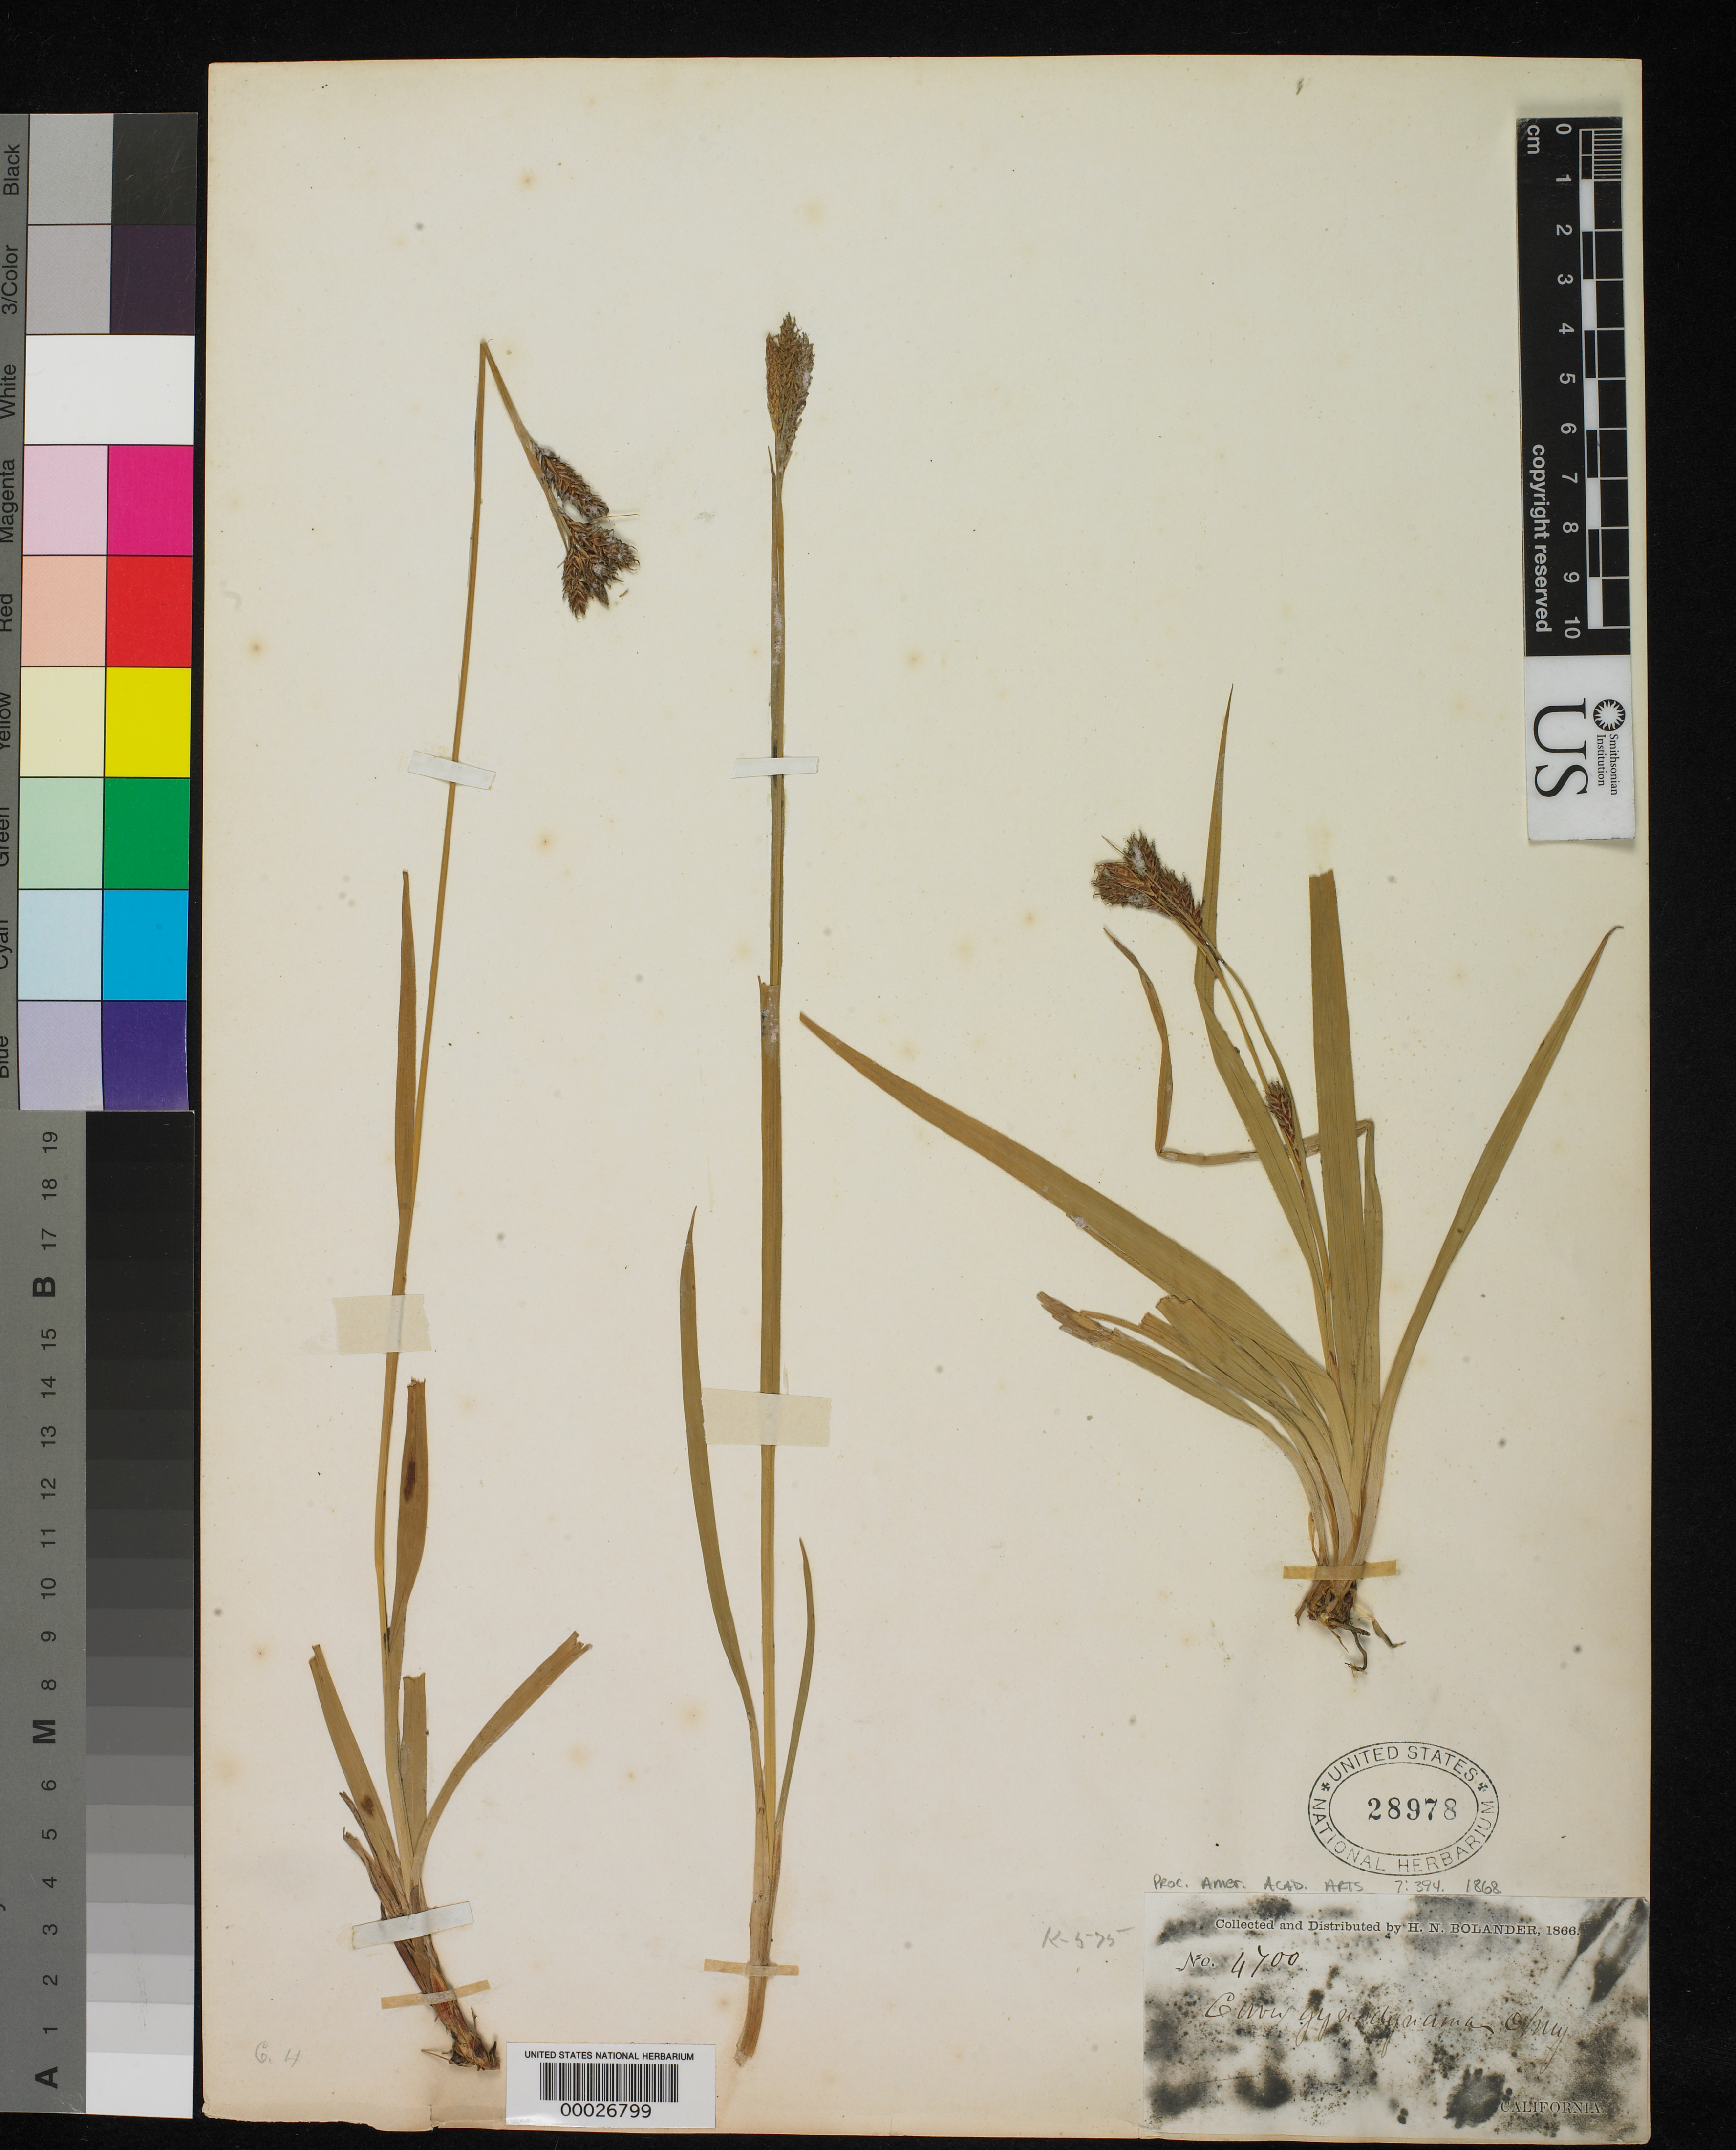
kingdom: Plantae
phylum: Tracheophyta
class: Liliopsida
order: Poales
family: Cyperaceae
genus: Carex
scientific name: Carex gynodynama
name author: Olney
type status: Type Collection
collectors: H. Bolander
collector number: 4700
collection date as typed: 1866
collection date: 1866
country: United States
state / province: California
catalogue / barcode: US 28978